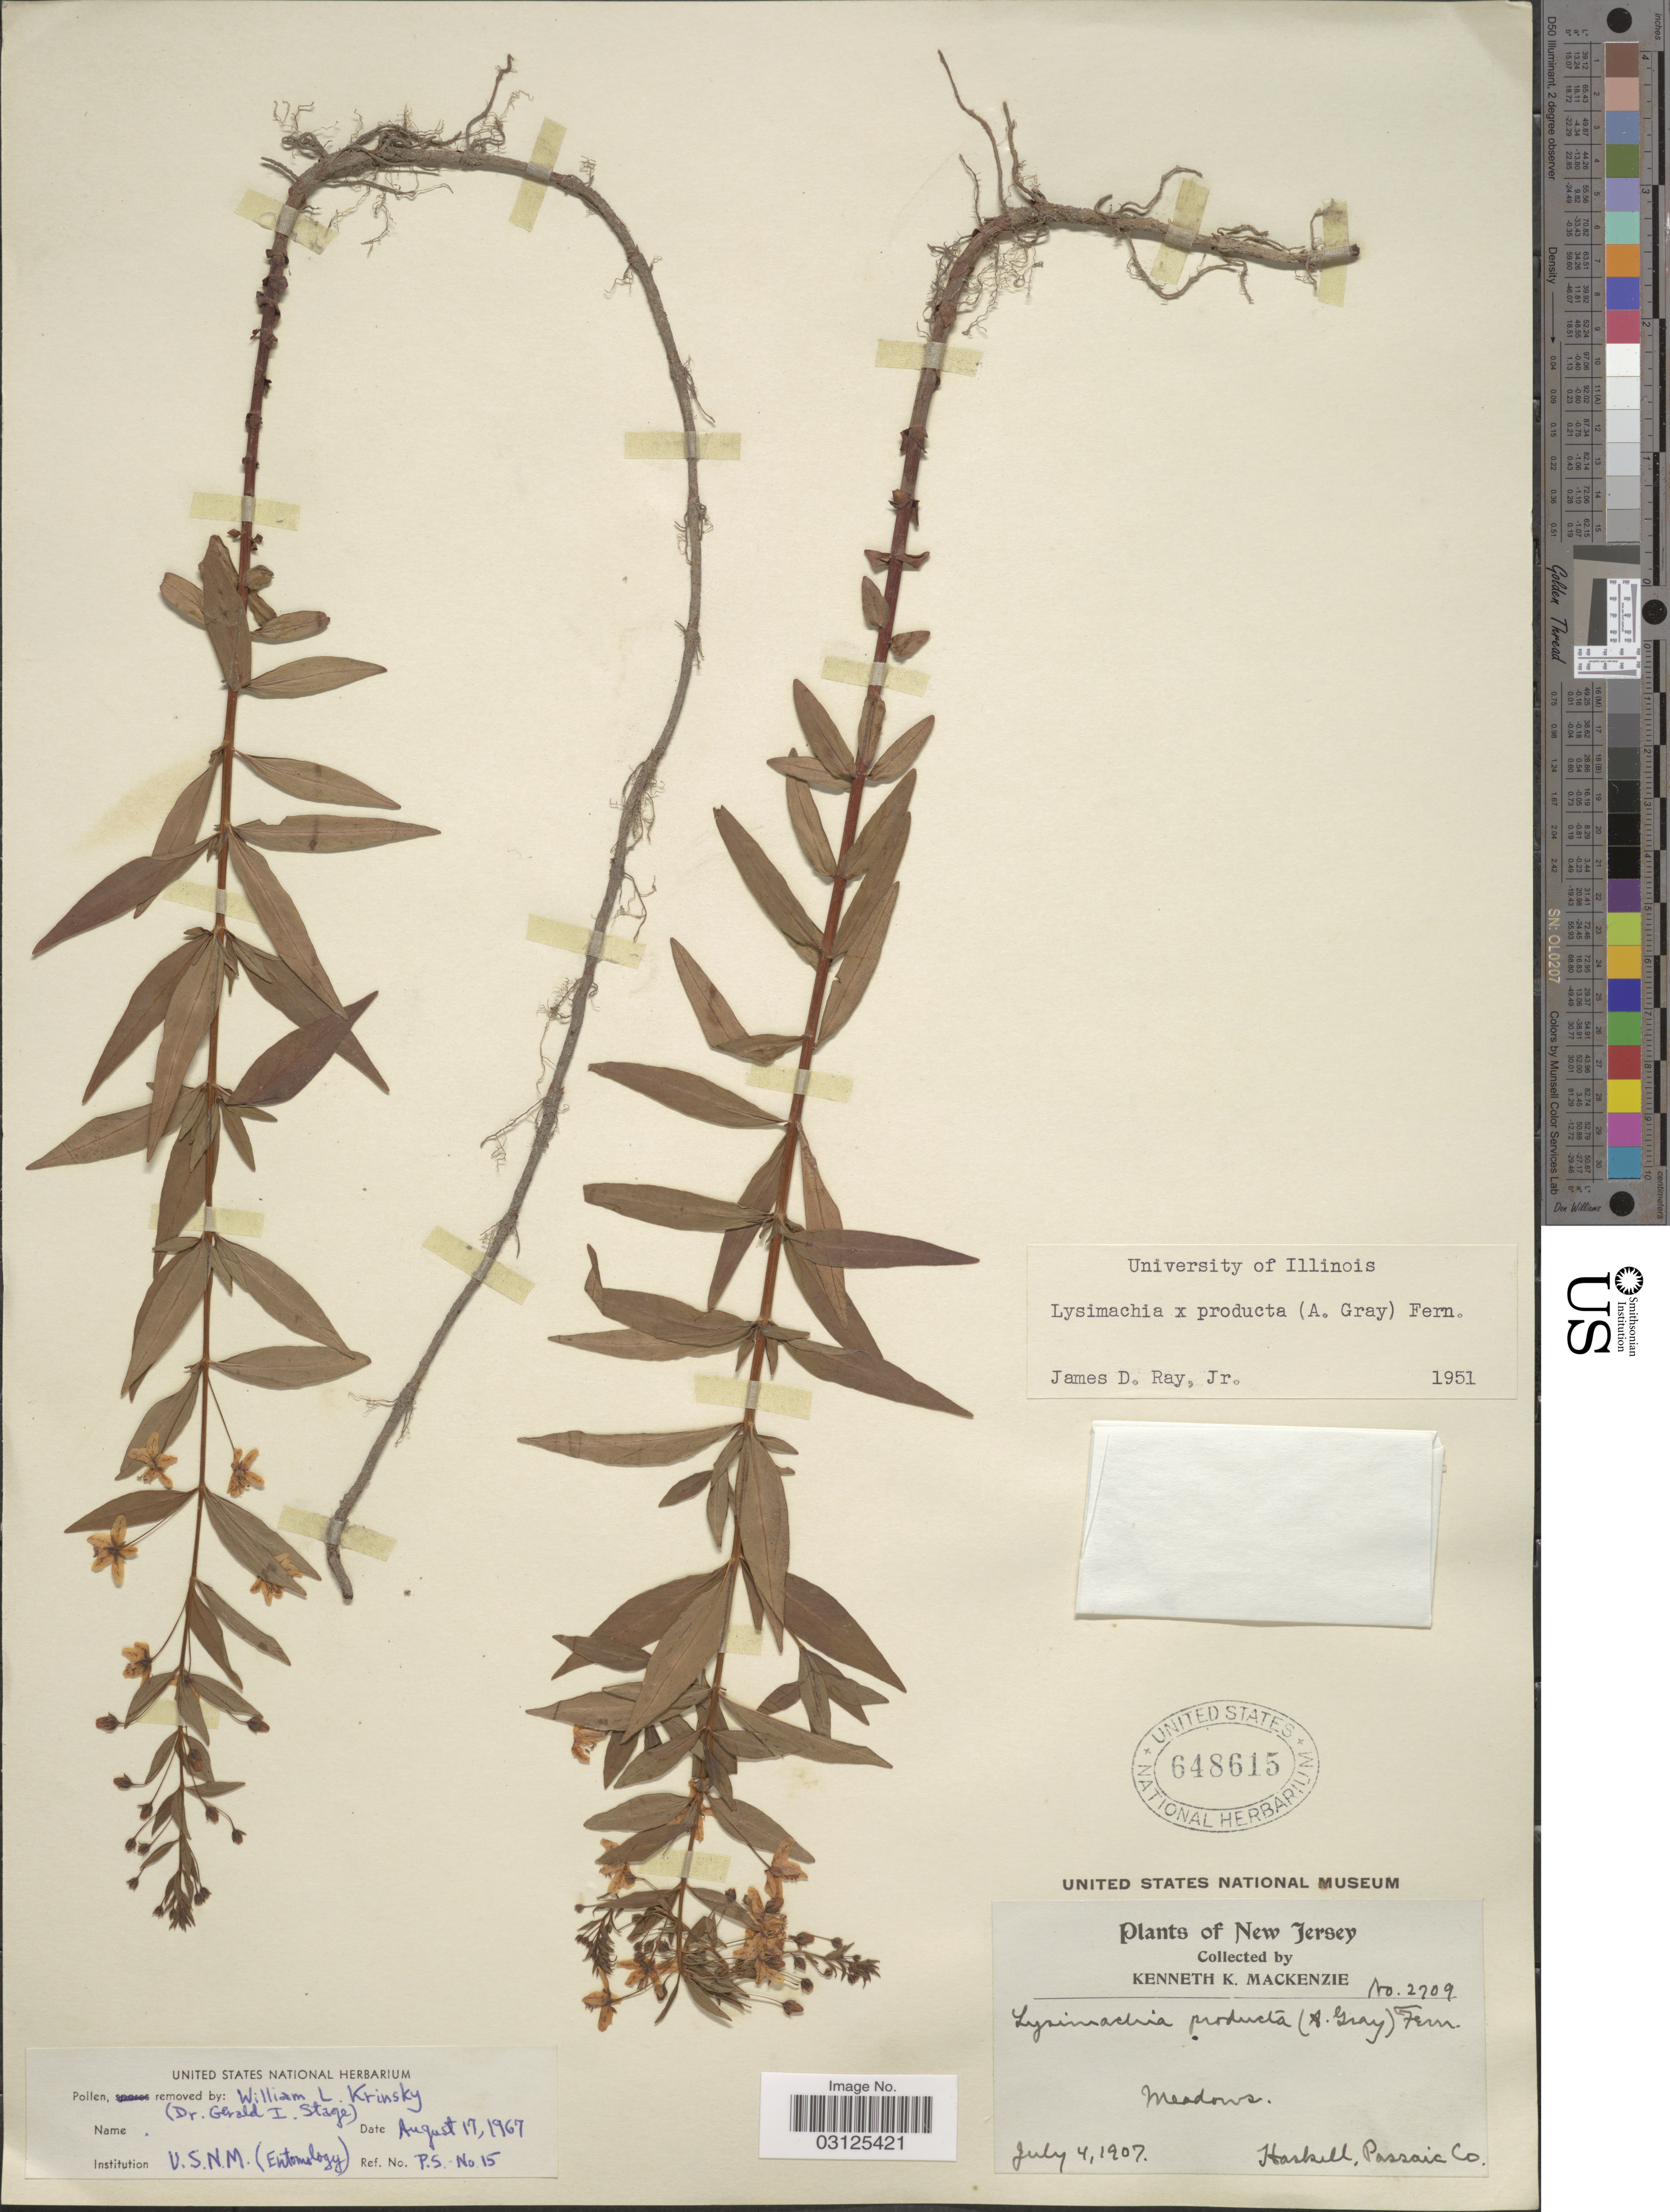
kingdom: Plantae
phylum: Tracheophyta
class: Magnoliopsida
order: Ericales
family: Primulaceae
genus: Lysimachia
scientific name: Lysimachia x producta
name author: (A. Gray) Fernald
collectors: K. K. Mackenzie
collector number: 2709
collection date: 1907-07-04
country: United States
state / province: New Jersey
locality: Haskell, Passaic Co.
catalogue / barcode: US 648615